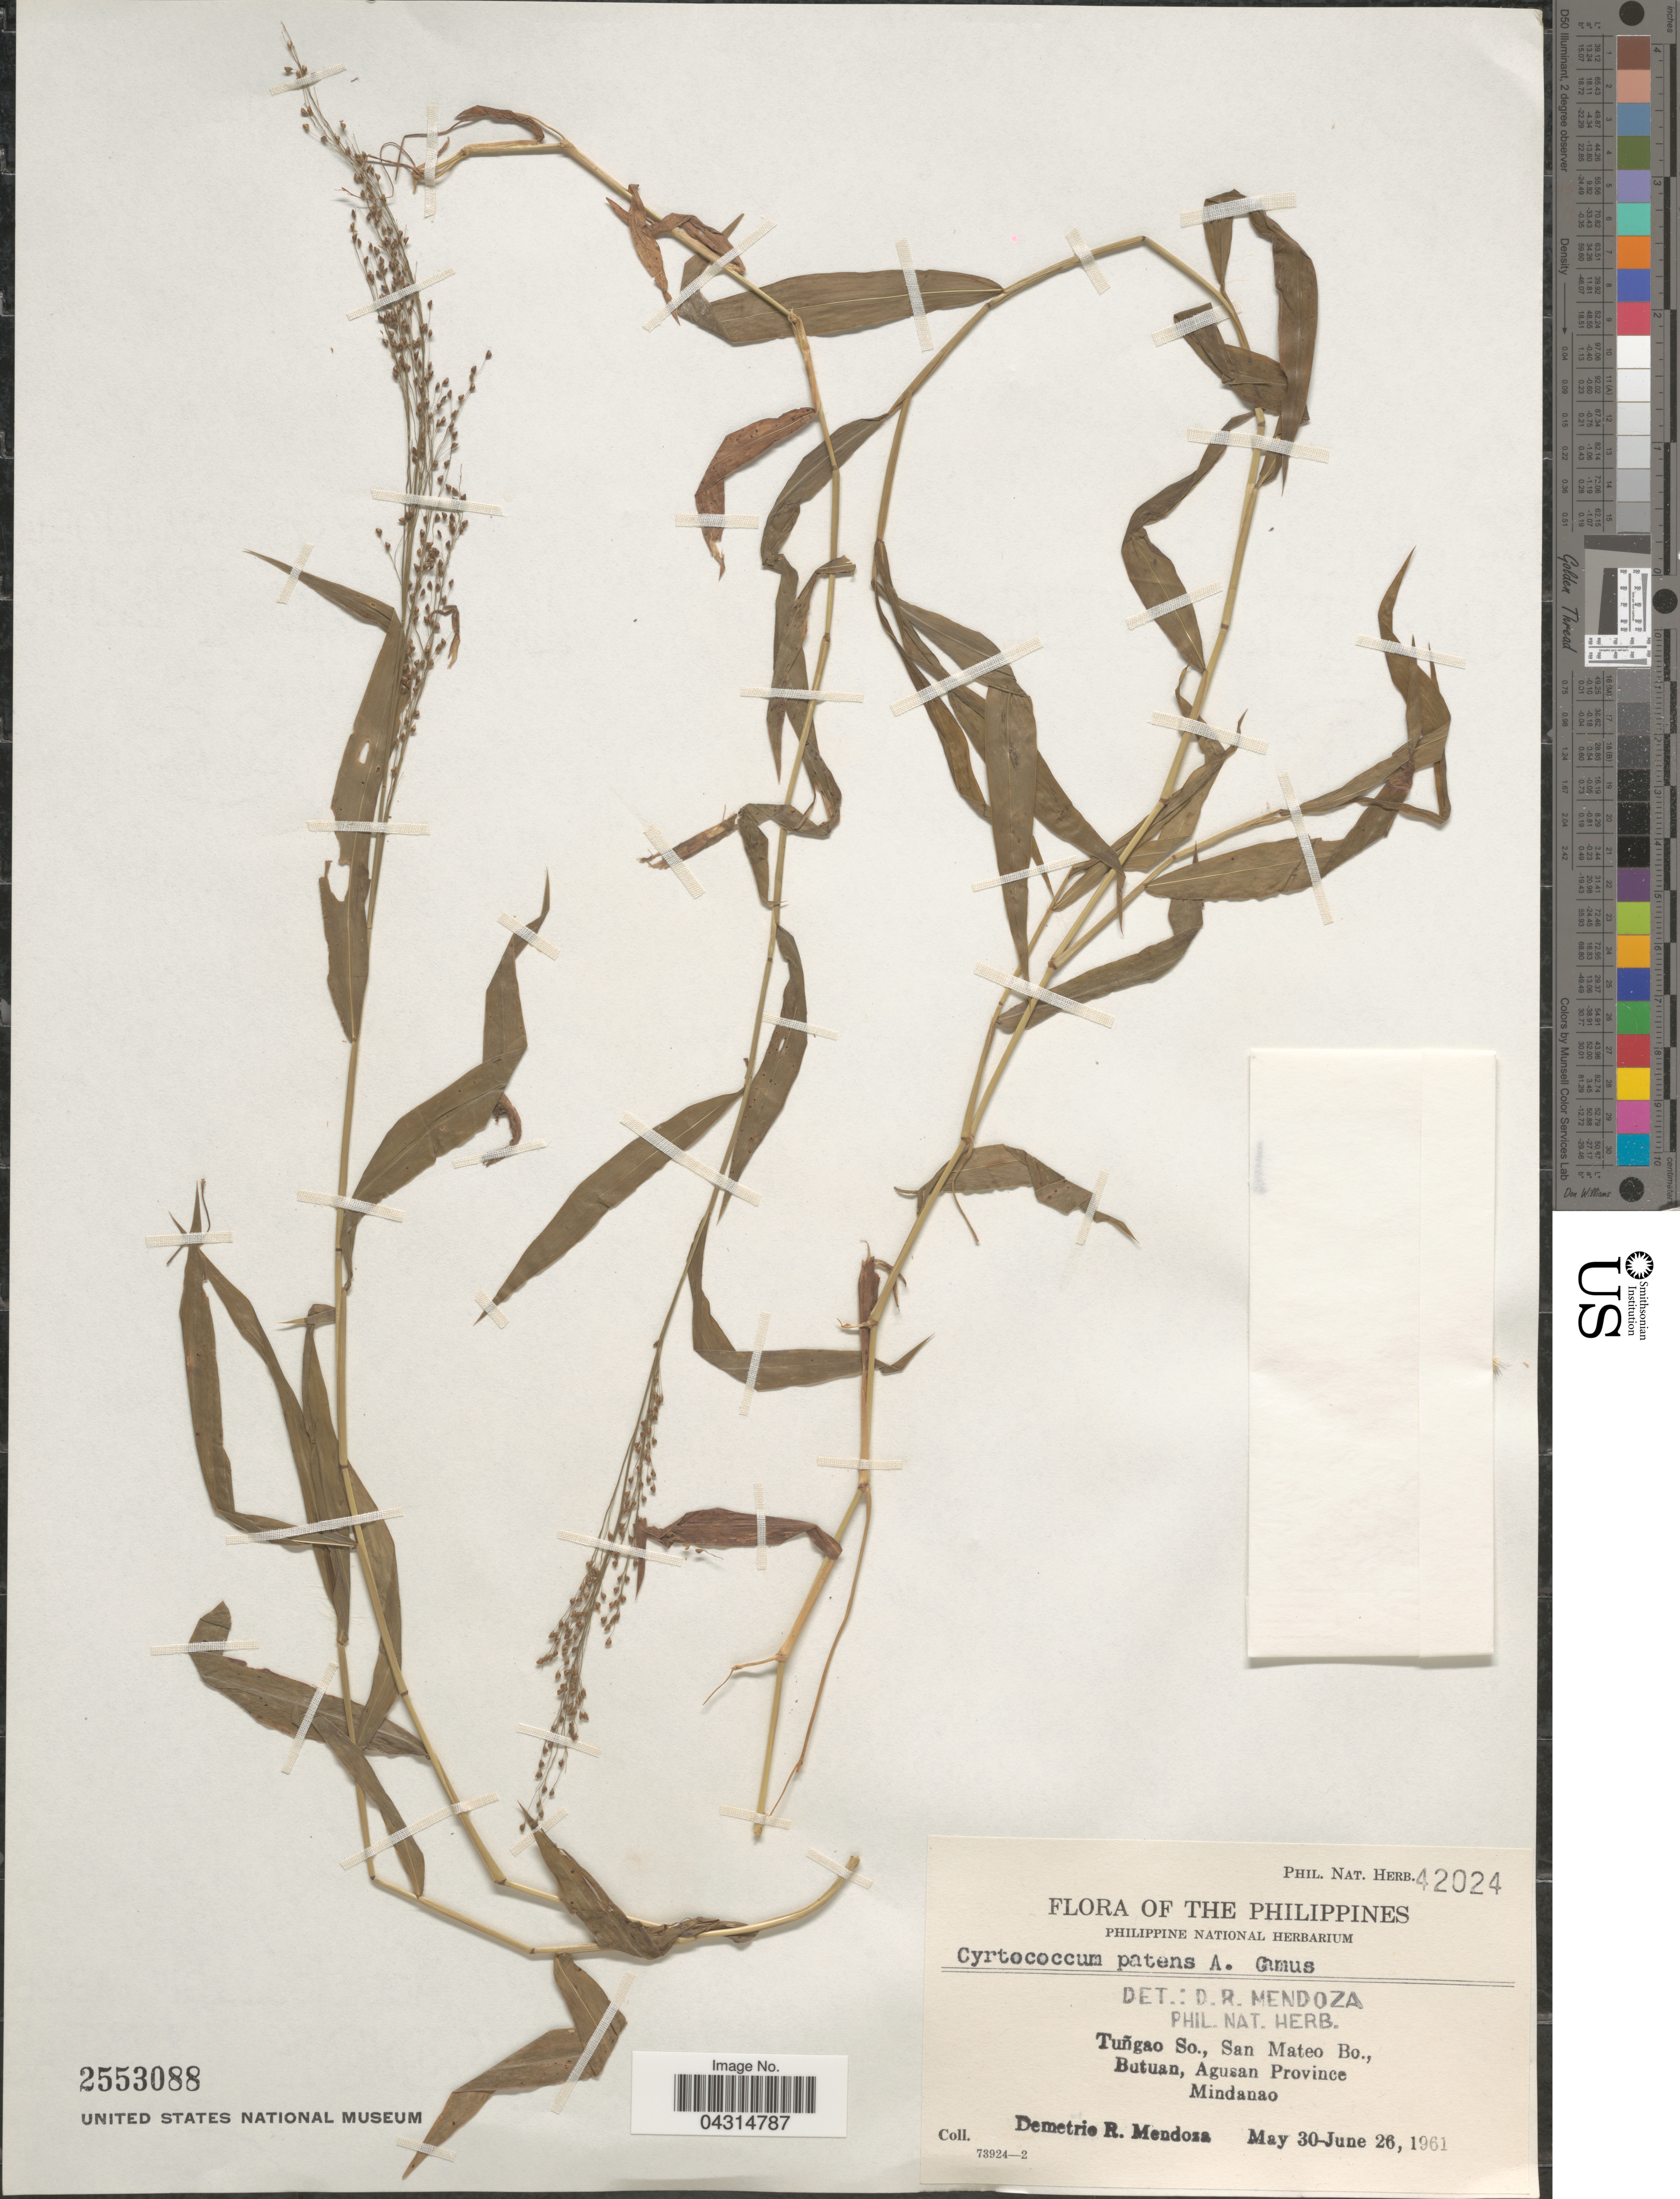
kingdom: Plantae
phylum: Tracheophyta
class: Liliopsida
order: Poales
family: Poaceae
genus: Cyrtococcum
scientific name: Cyrtococcum sp.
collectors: D. Mendoza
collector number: Phil. Nat. Herb. 42024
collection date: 1961-05-30/1961-06-26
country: Philippines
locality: Tuñgao So., San Mateo Bo., Butuan, Agusan Province, Mindanao.